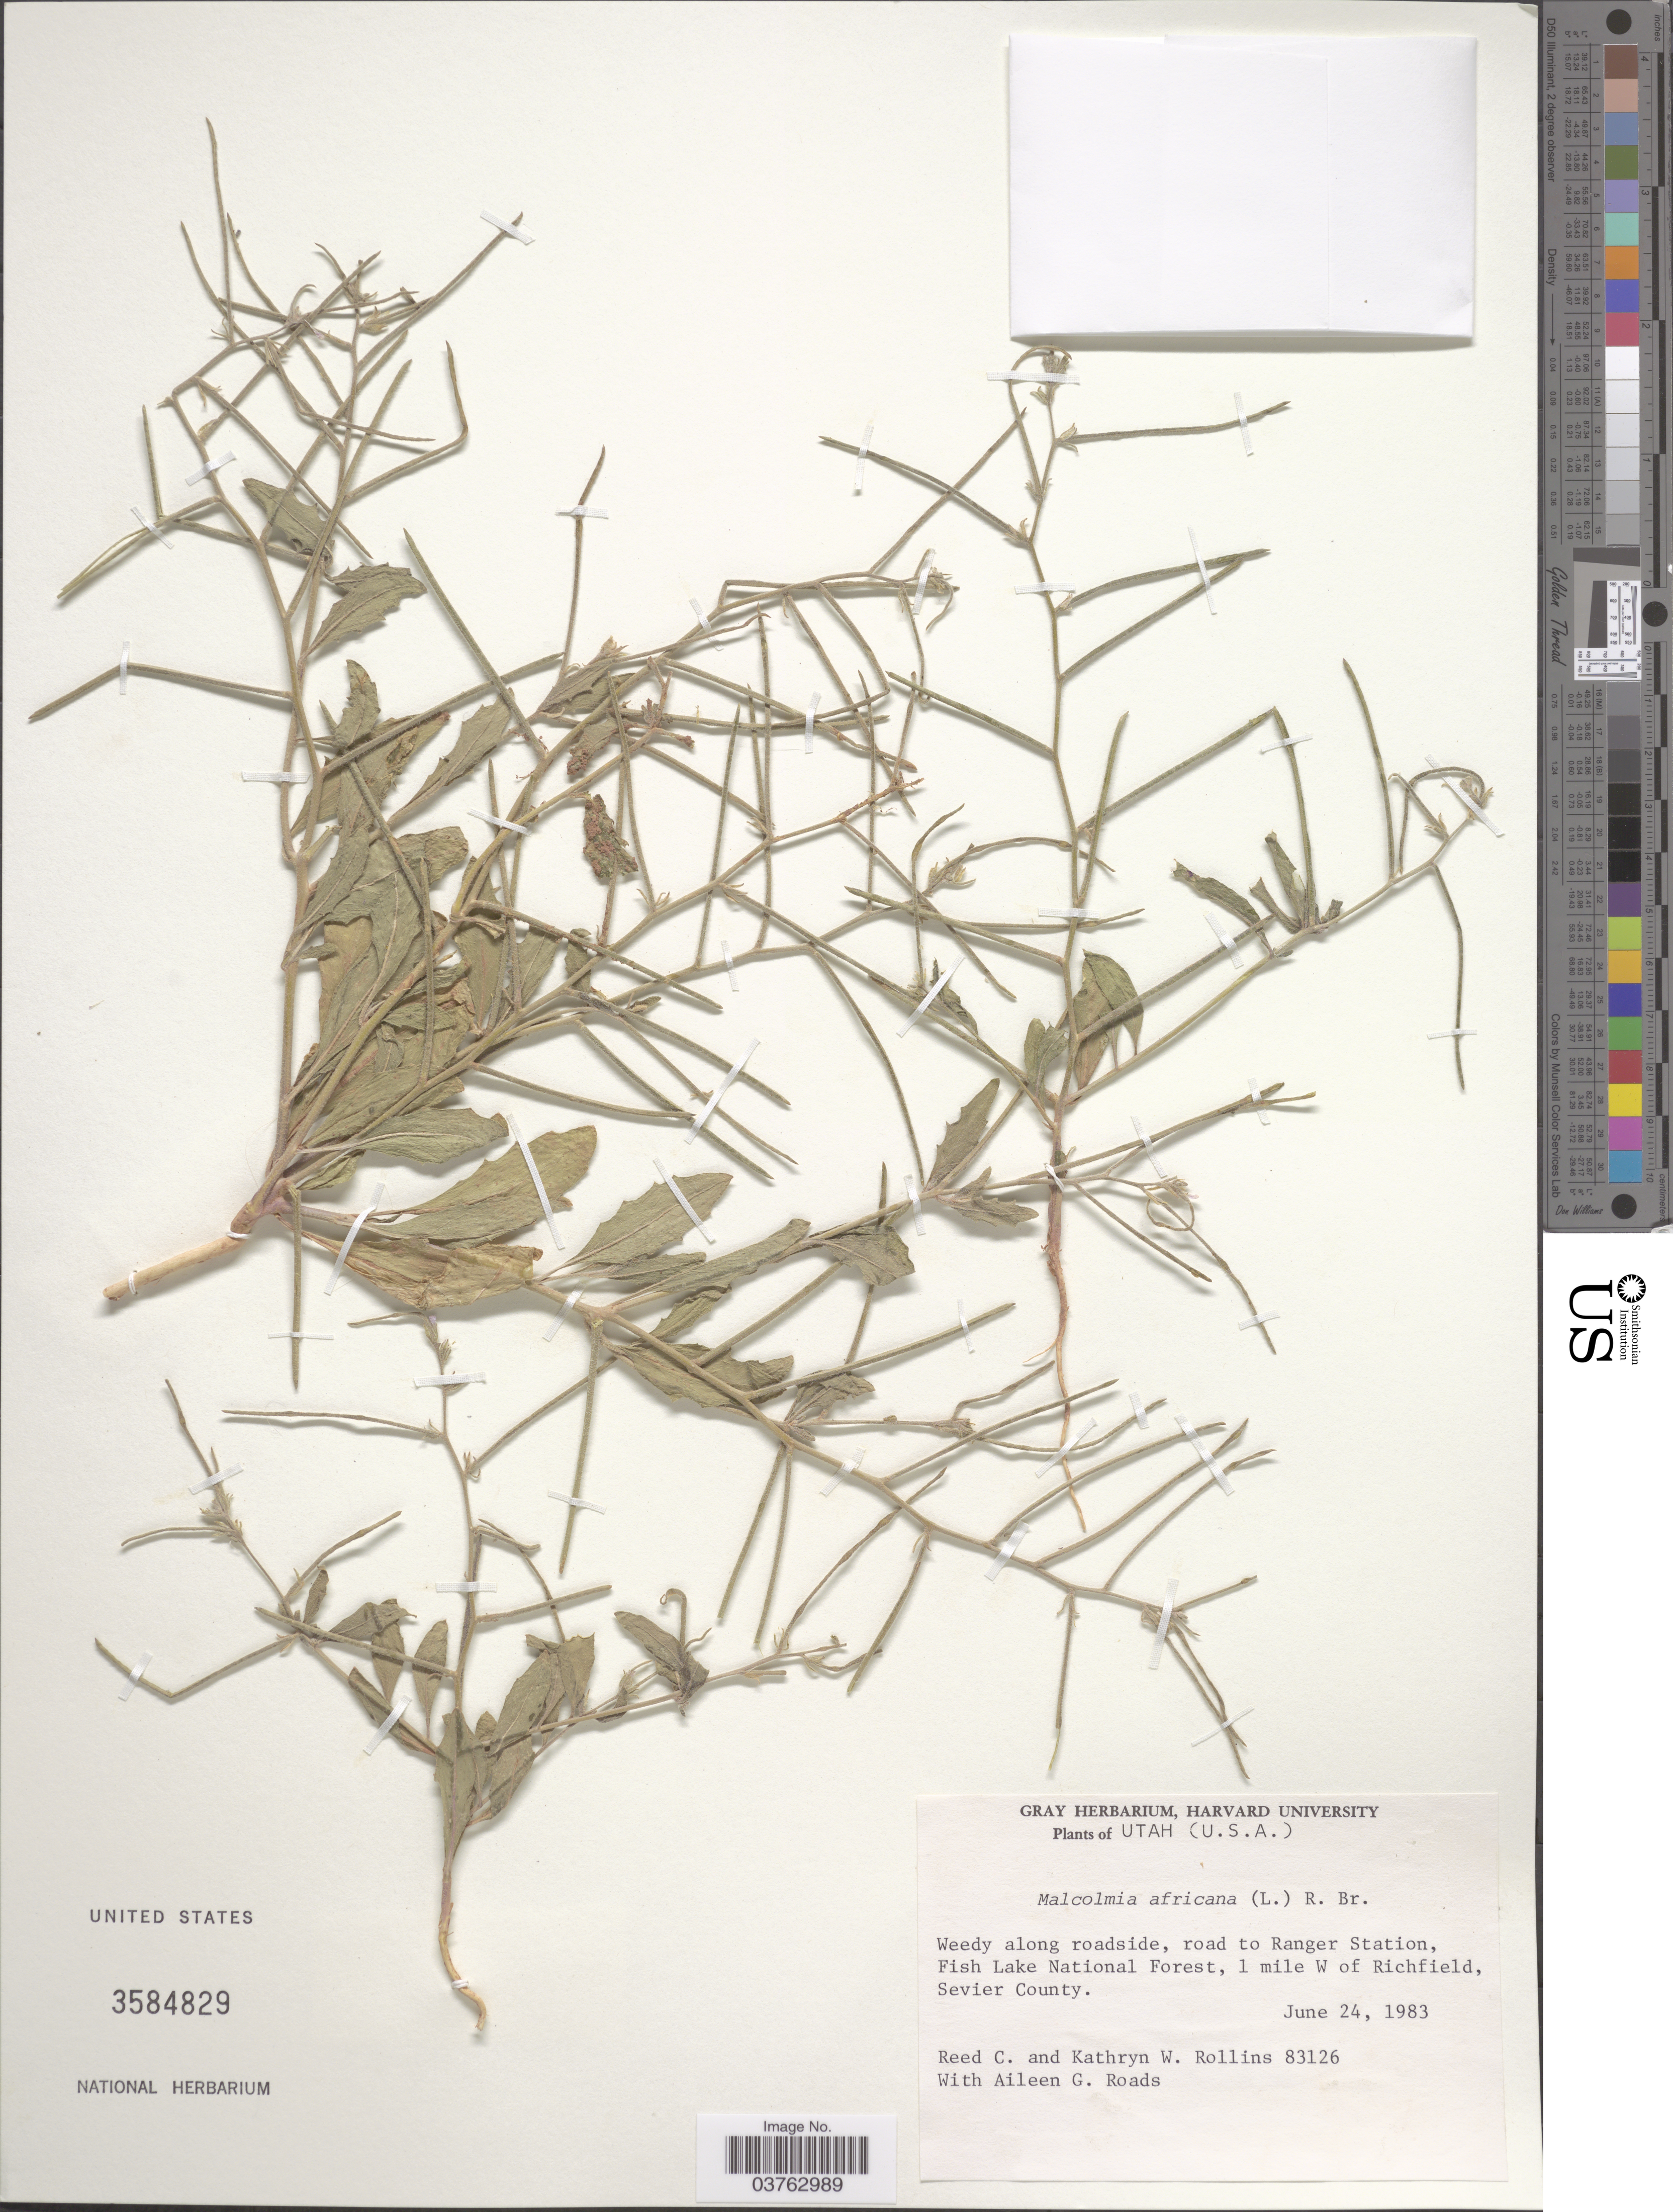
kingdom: Plantae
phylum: Tracheophyta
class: Magnoliopsida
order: Brassicales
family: Brassicaceae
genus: Malcolmia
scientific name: Malcolmia africana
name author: (L.) W.T. Aiton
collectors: R. C. Rollins, K. W. Rollins & A. Roads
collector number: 83126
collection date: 1983-06-24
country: United States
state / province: Utah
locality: Weedy along roadside, road to Ranger Station, Fish Lake National Forest, 1 mile W of Richfield, Sevier County.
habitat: weedy along roadside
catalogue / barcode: US 3584829